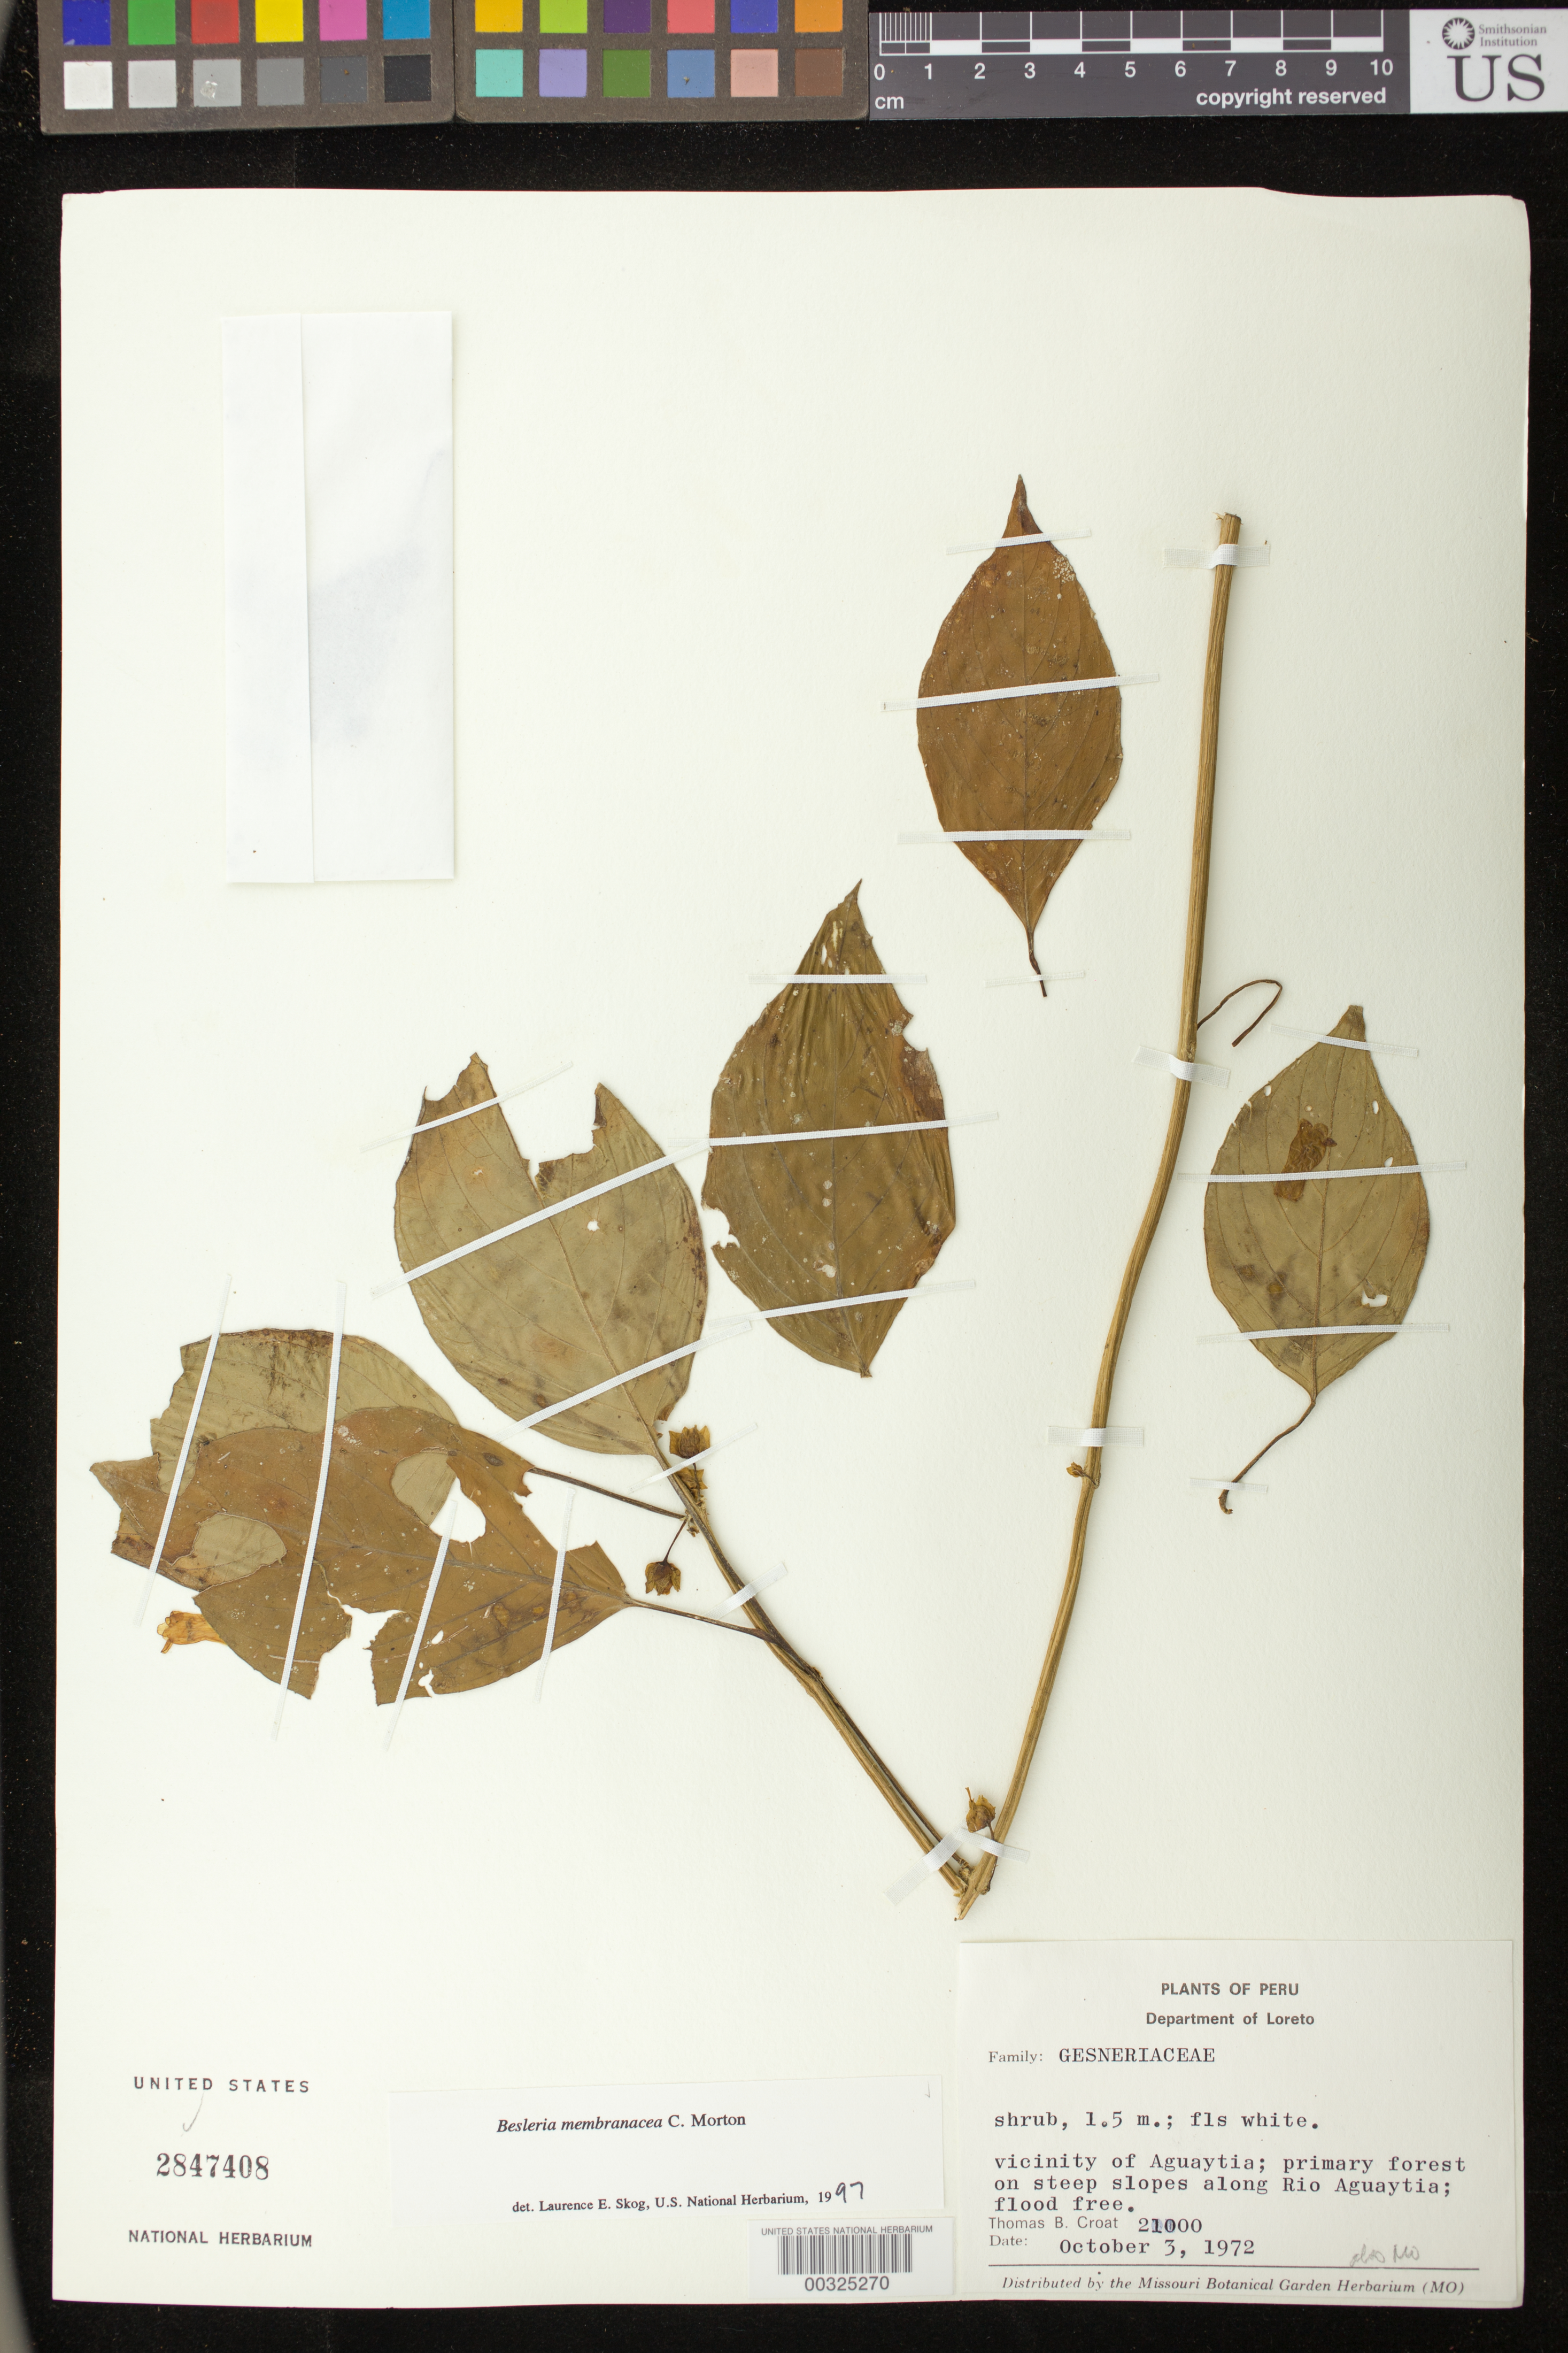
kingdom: Plantae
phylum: Tracheophyta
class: Magnoliopsida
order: Lamiales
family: Gesneriaceae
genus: Besleria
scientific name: Besleria membranacea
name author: C.V. Morton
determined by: Skog, Laurence E.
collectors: T. B. Croat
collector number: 21000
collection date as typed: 03 Oct 1972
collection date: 1972-10-03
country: Peru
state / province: Loreto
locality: Vicinity of Aguaytia, along Rio Aguaytia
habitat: Primary forest on steep slopes [along river]; flood free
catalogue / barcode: US 2847408